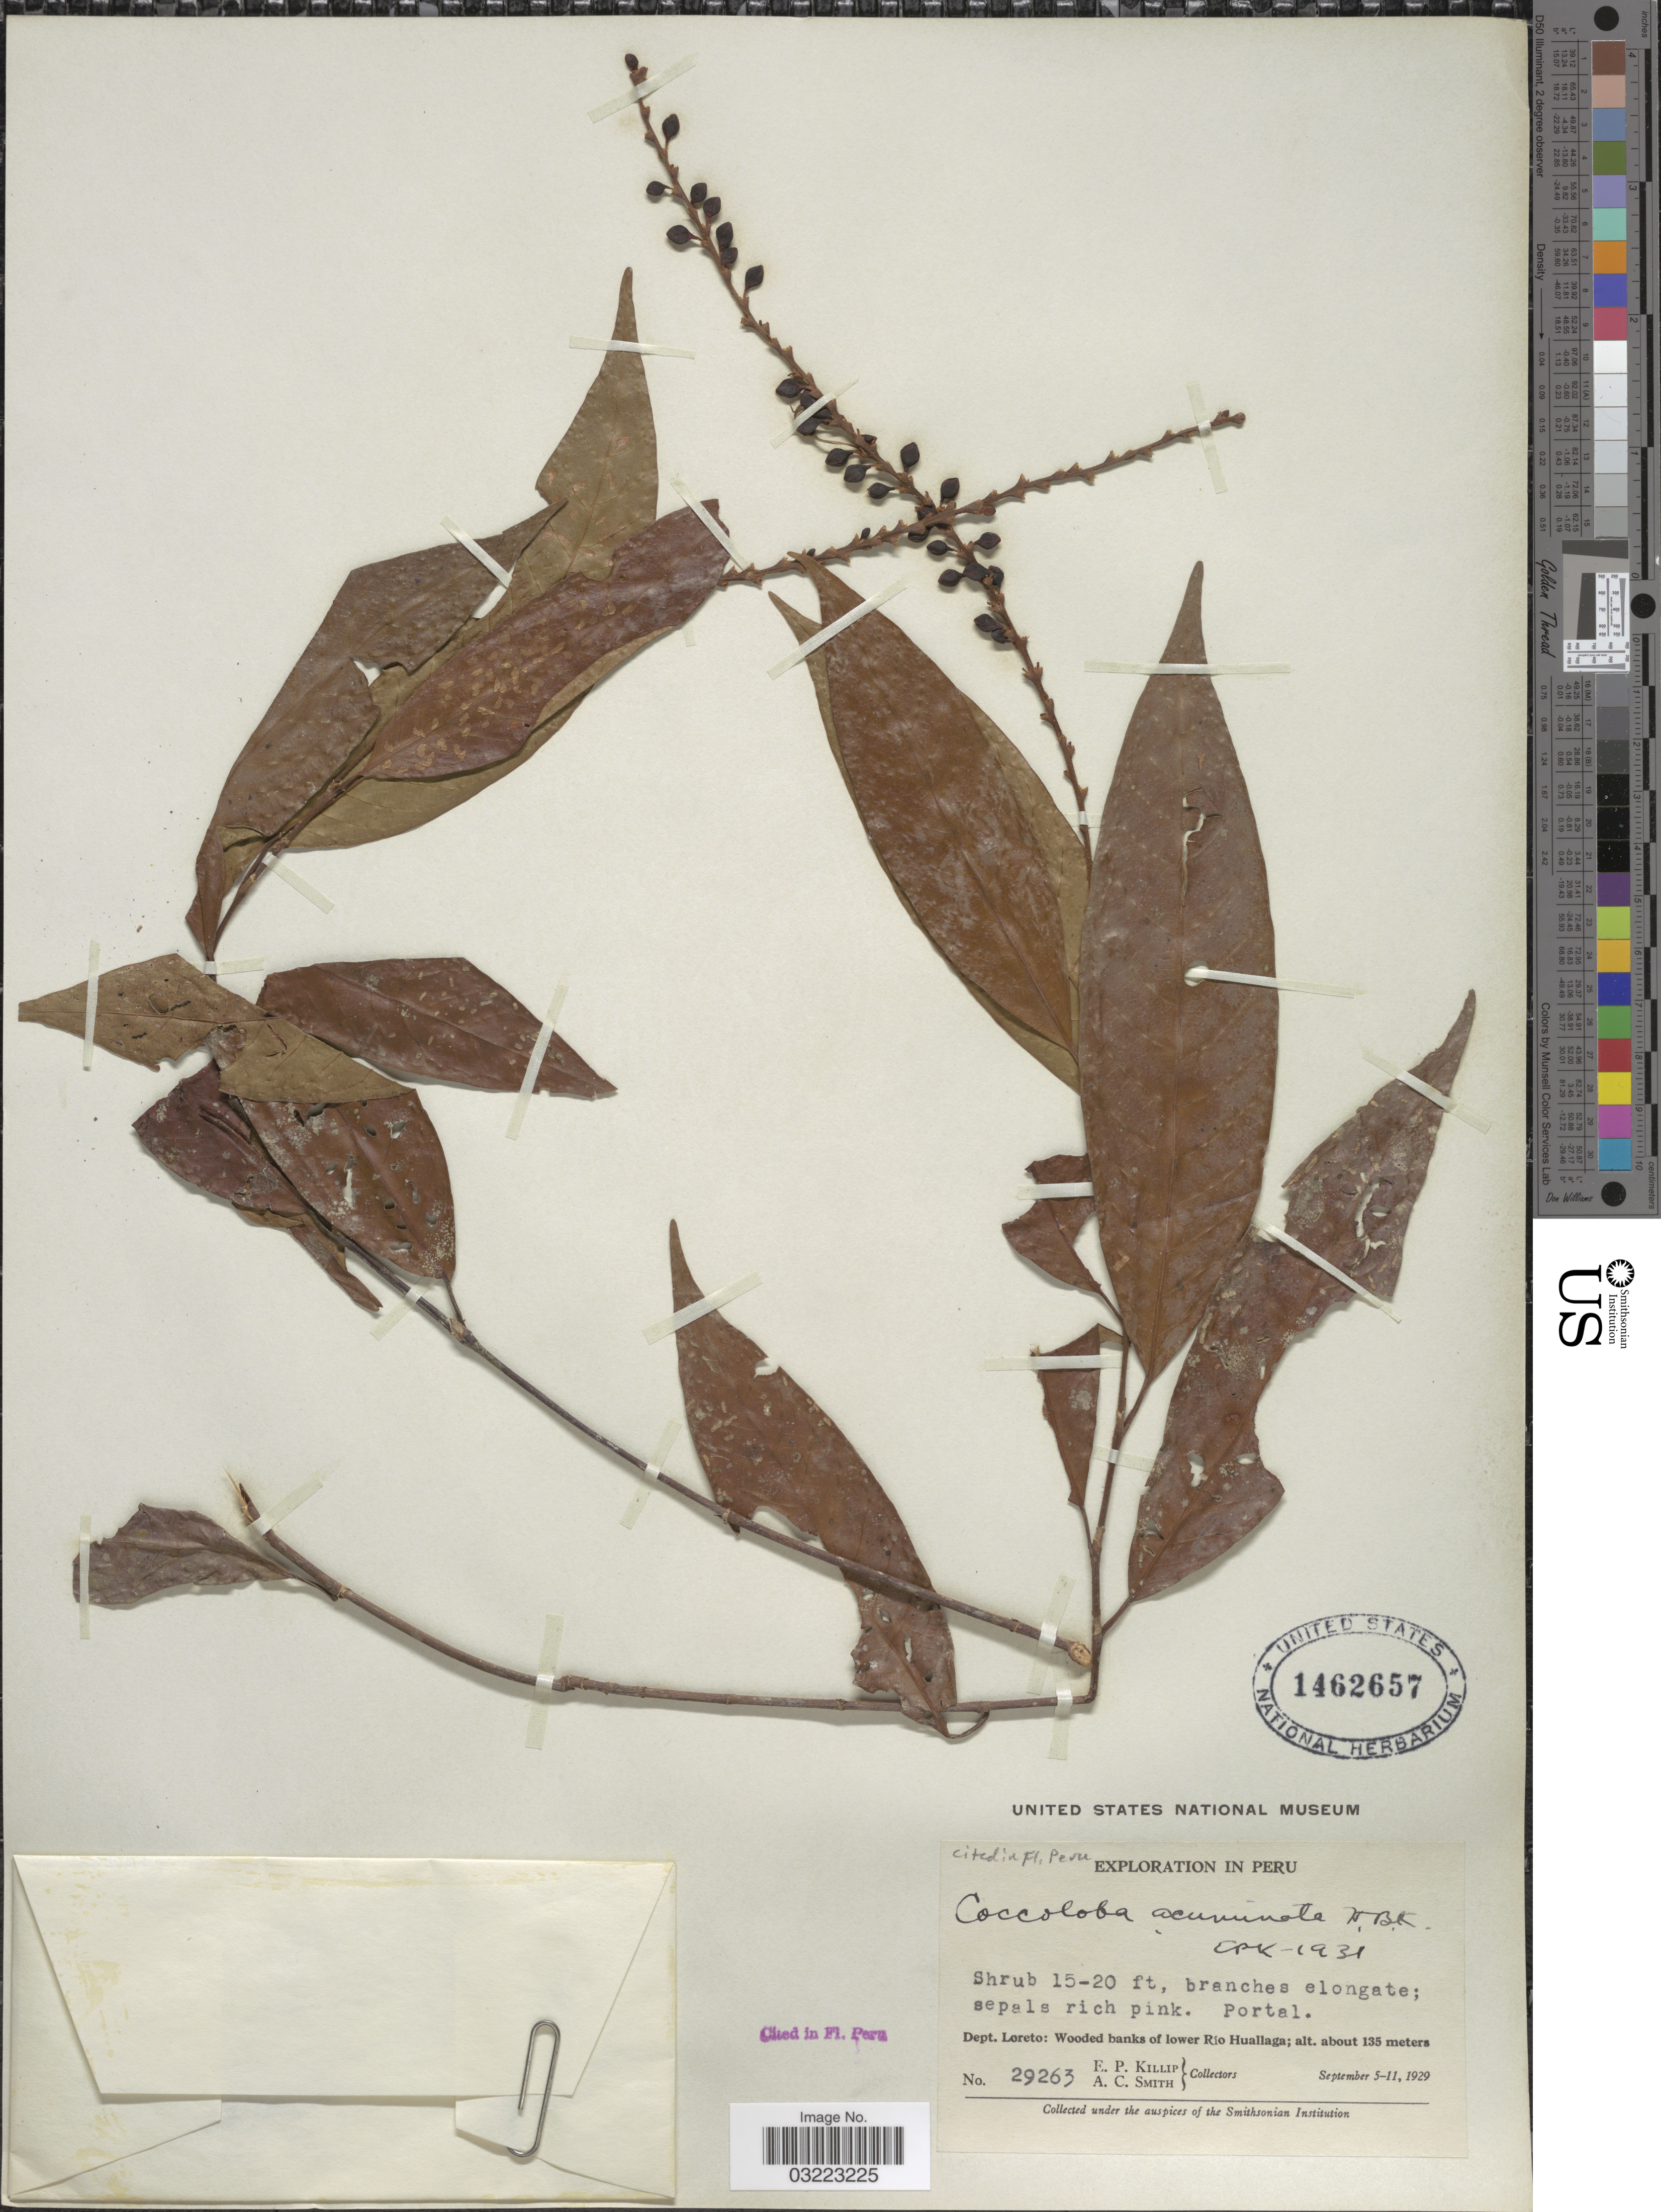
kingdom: Plantae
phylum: Tracheophyta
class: Magnoliopsida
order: Caryophyllales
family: Polygonaceae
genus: Coccoloba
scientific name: Coccoloba acuminata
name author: Kunth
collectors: E. P. Killip & A. C. Smith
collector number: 29263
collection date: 1929-09-05/1929-09-11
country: Peru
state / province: Loreto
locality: Dept. Loreto: Wooded banks of lower Río Huallaga.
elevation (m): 135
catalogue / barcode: US 1462657